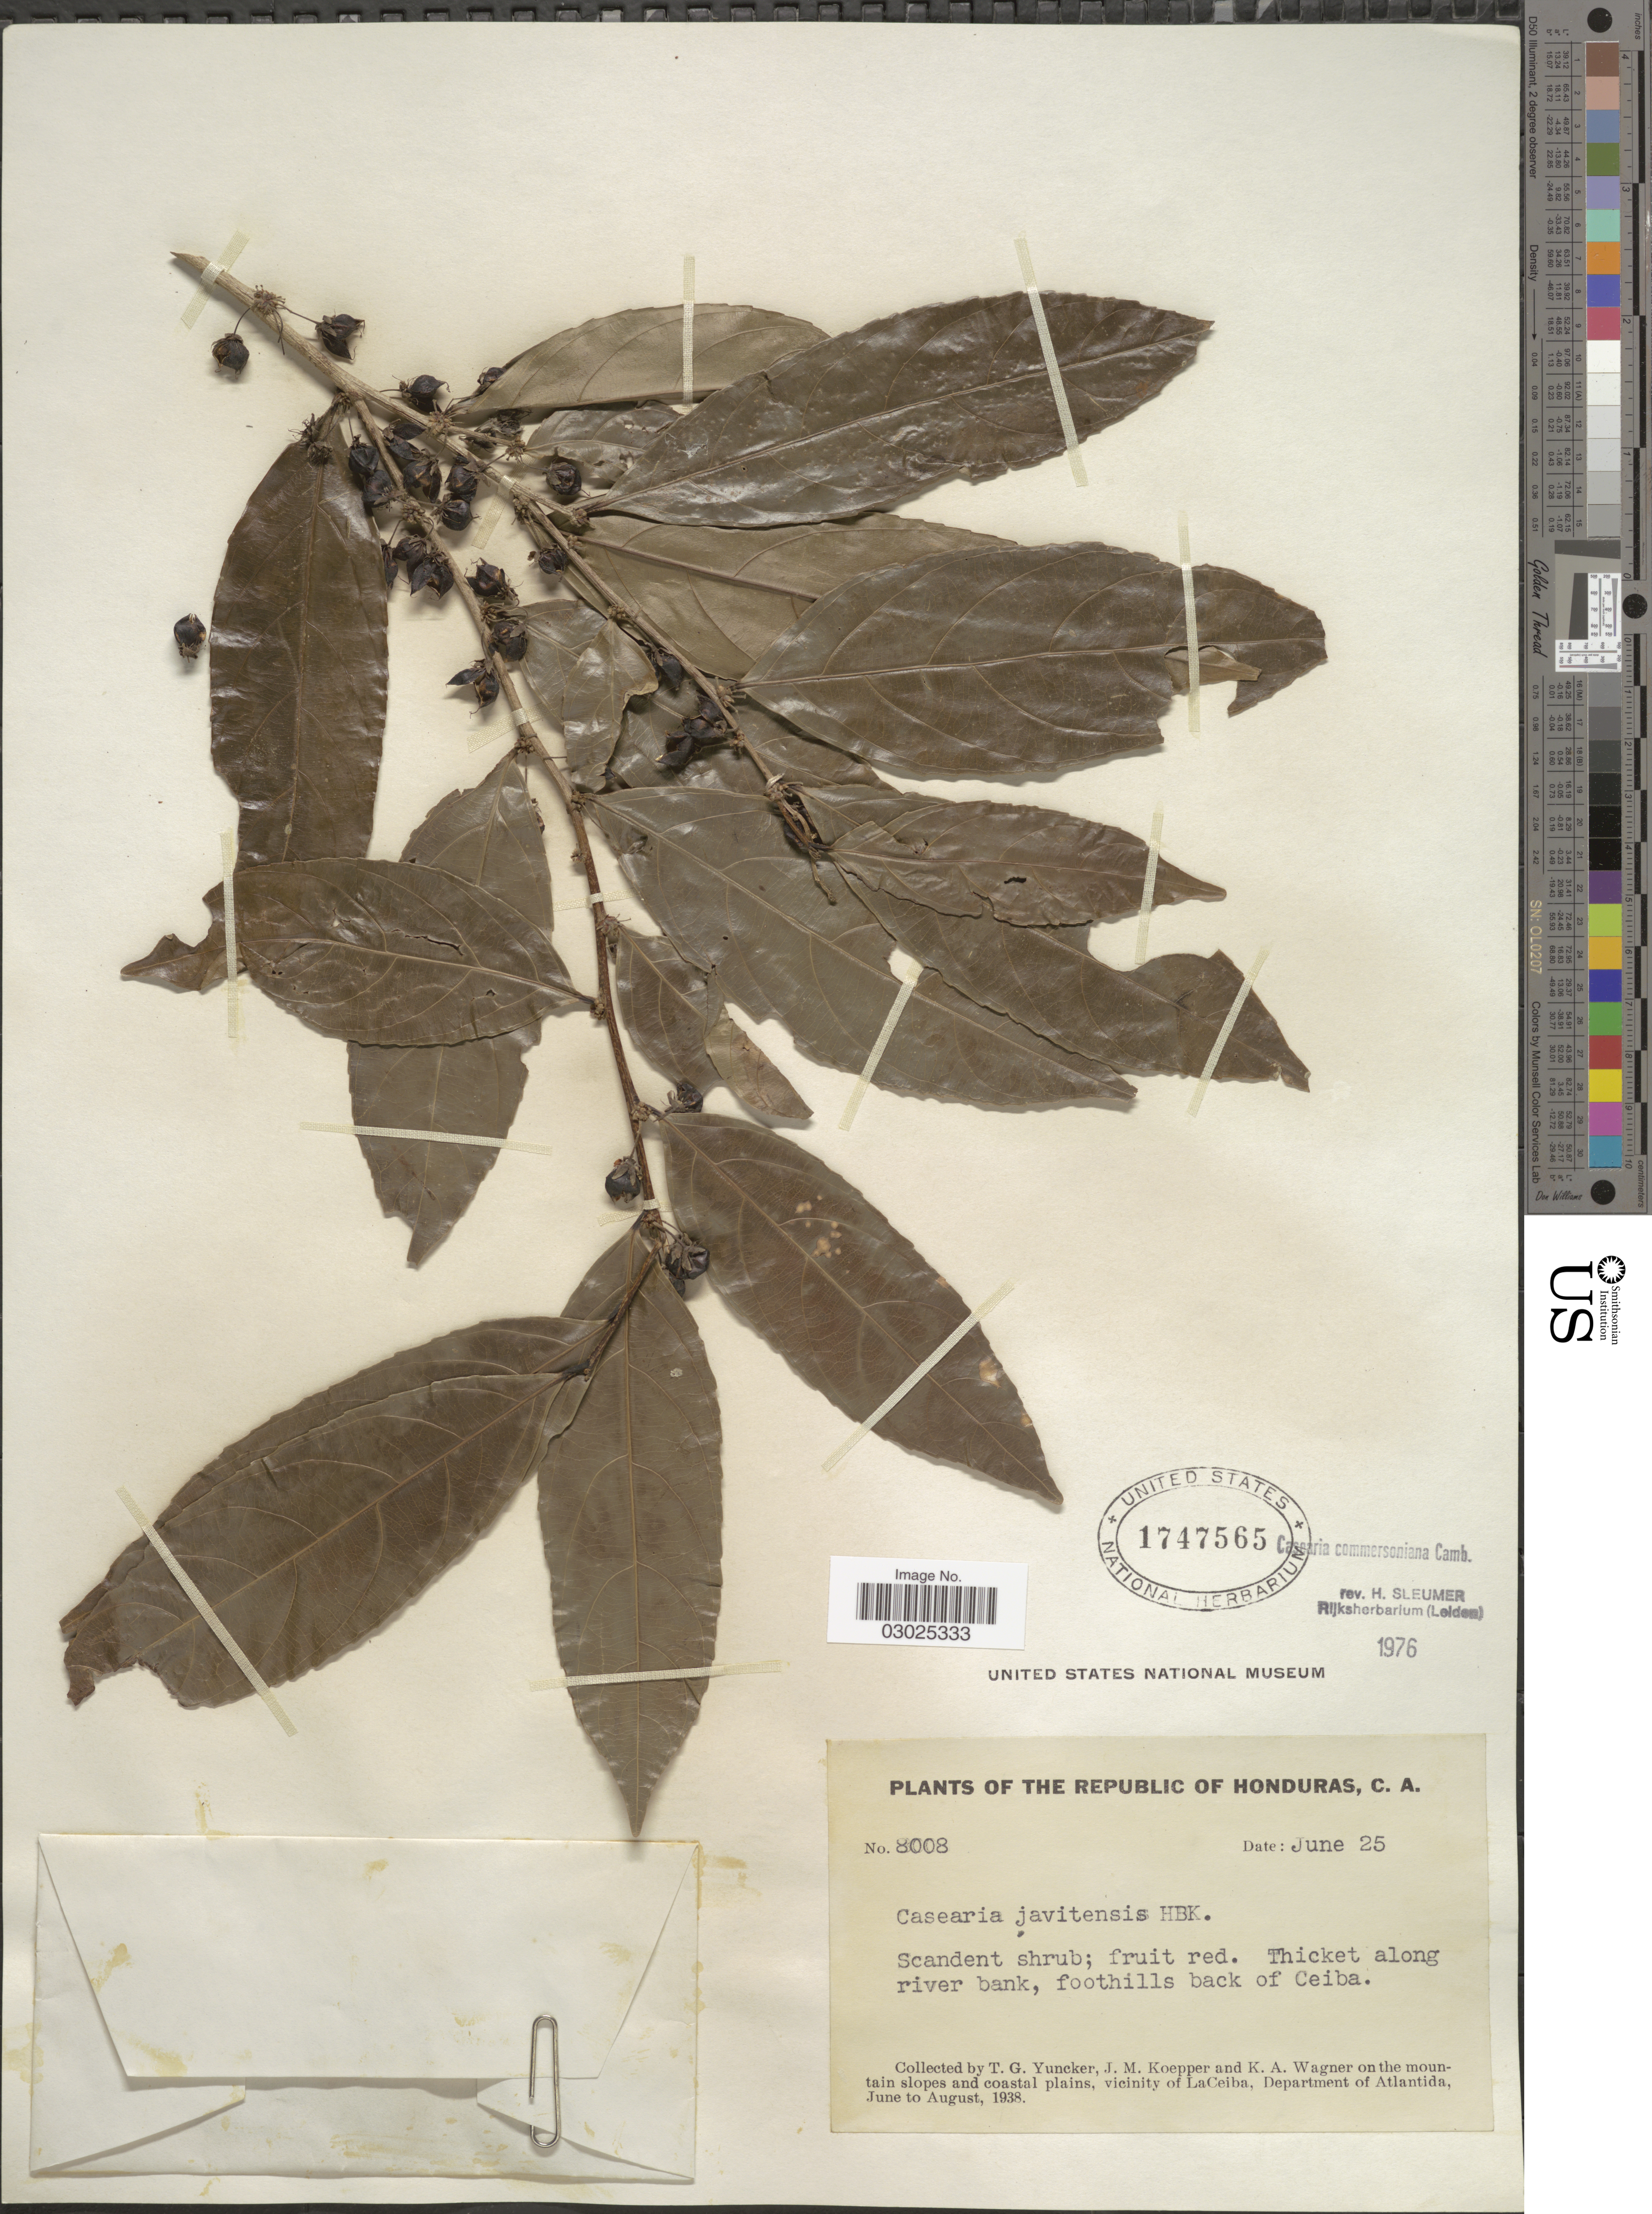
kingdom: Plantae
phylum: Tracheophyta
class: Magnoliopsida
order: Malpighiales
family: Salicaceae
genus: Piparea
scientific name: Piparea dentata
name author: Aubl.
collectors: T. G. Yuncker, J. M. Koepper & K. A. Wagner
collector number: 8008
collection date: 1938-06-25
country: Honduras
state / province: Atlántida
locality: Mountain slopes and coastal plains, vicinity of LaCeiba. Thicket along river bank, foothills back of Ceiba.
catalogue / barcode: US 1747565